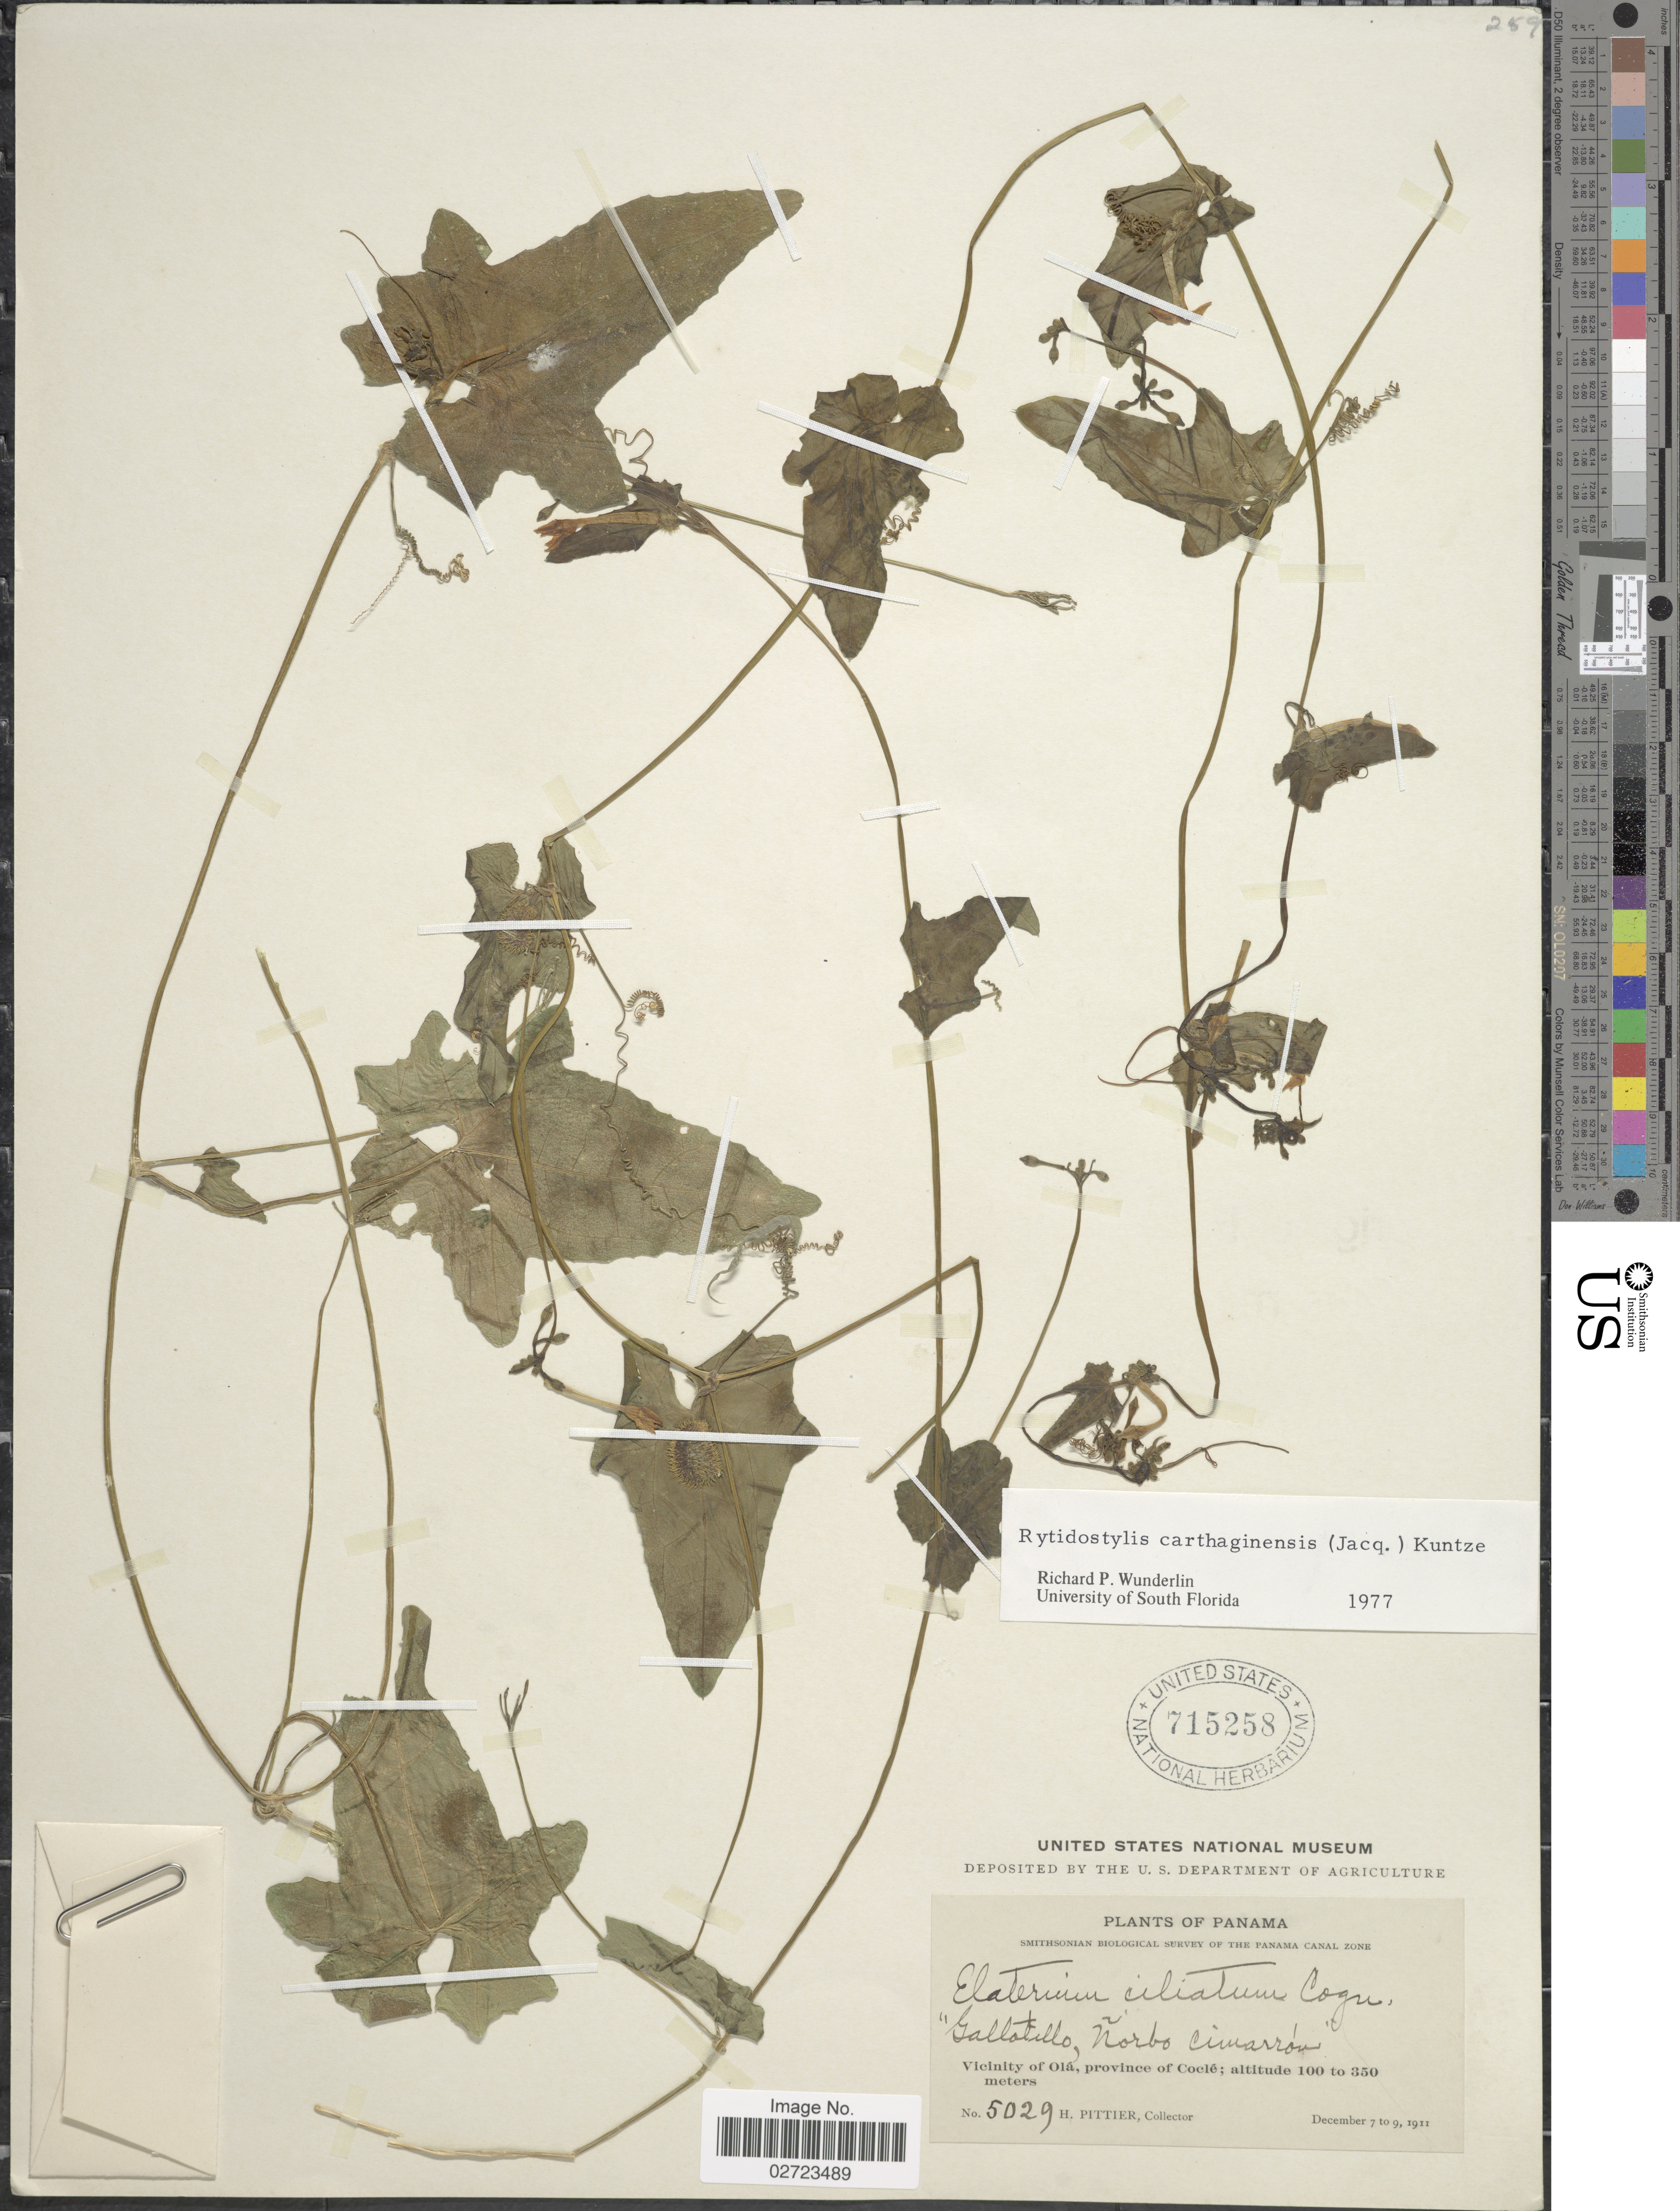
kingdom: Plantae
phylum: Tracheophyta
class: Magnoliopsida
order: Cucurbitales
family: Cucurbitaceae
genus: Cyclanthera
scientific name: Cyclanthera carthagenensis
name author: (Jacq.) H. Schaef. & S.S. Renner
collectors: H. F. Pittier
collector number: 5029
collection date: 1911-12-07/1911-12-09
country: Panama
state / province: Coclé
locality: The Panama Canal Zone, Vicinity of Ola.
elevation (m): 100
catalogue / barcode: US 715258